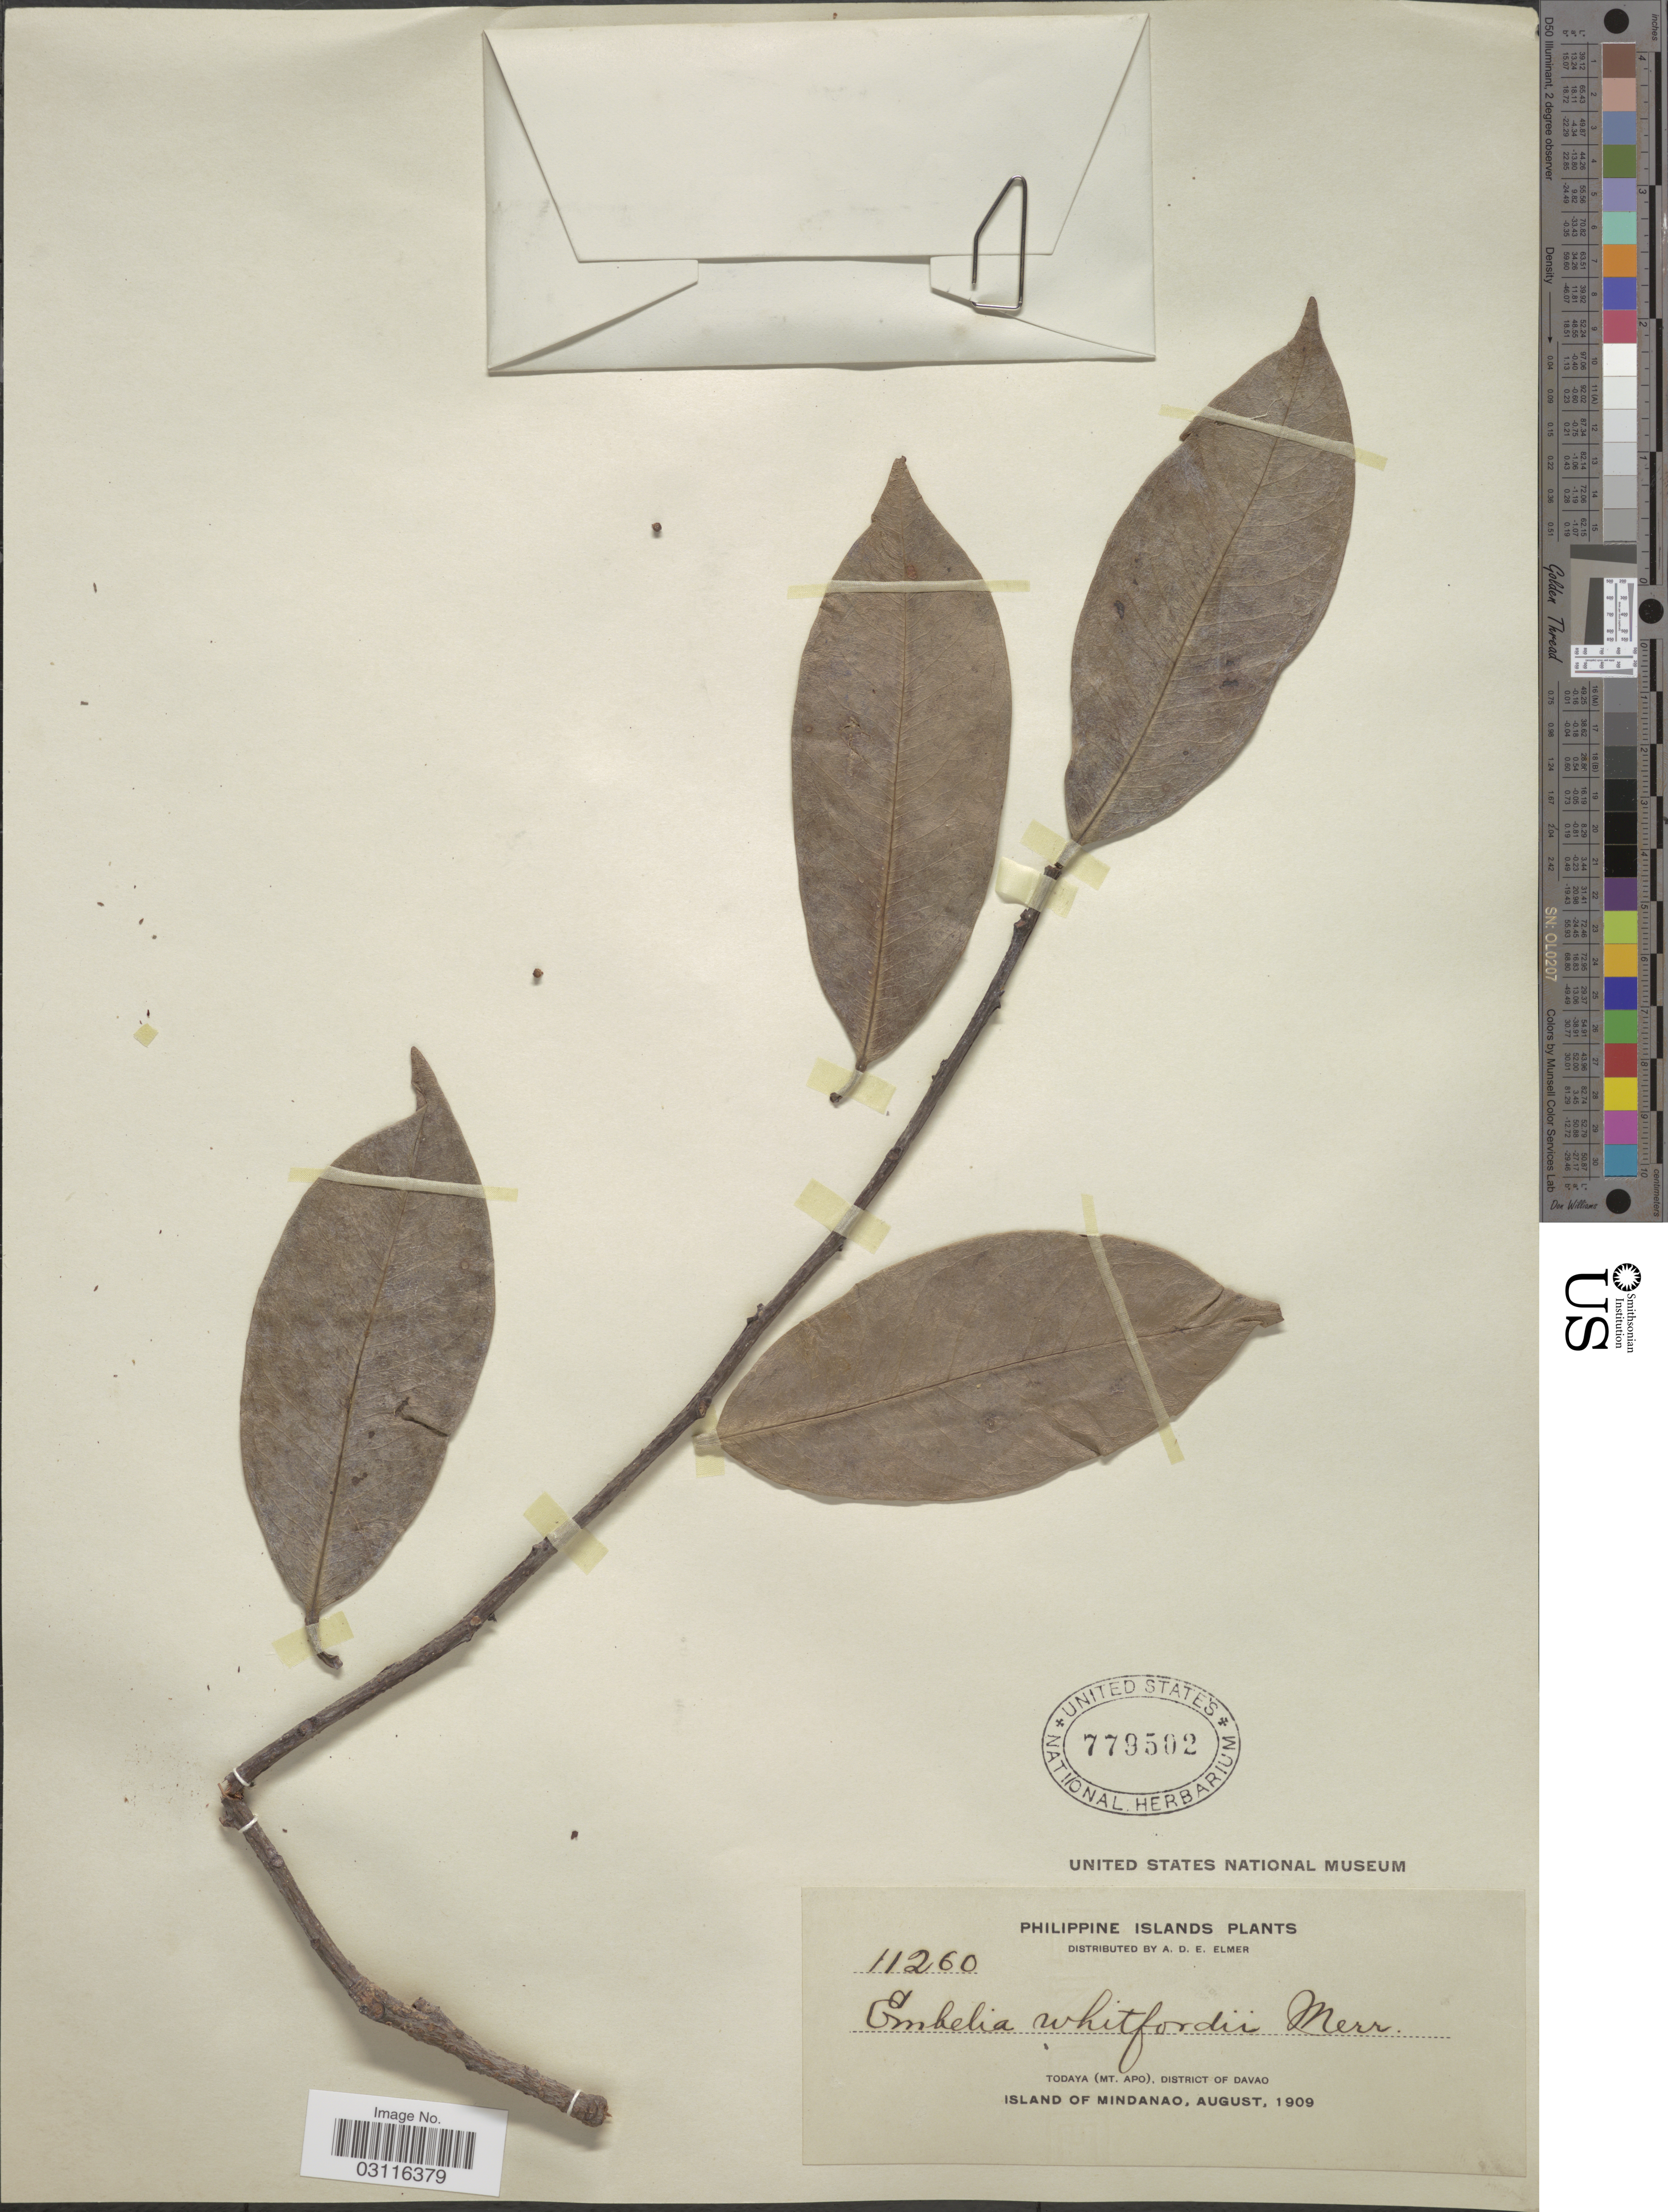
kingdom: Plantae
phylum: Tracheophyta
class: Magnoliopsida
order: Ericales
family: Primulaceae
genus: Embelia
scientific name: Embelia whitfordii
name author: Merr.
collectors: A. D. E. Elmer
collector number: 11260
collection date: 1909-08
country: Philippines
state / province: Davao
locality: Todaya (Mt. Apo), District of Davao. Island of Mindanao.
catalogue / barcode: US 779502